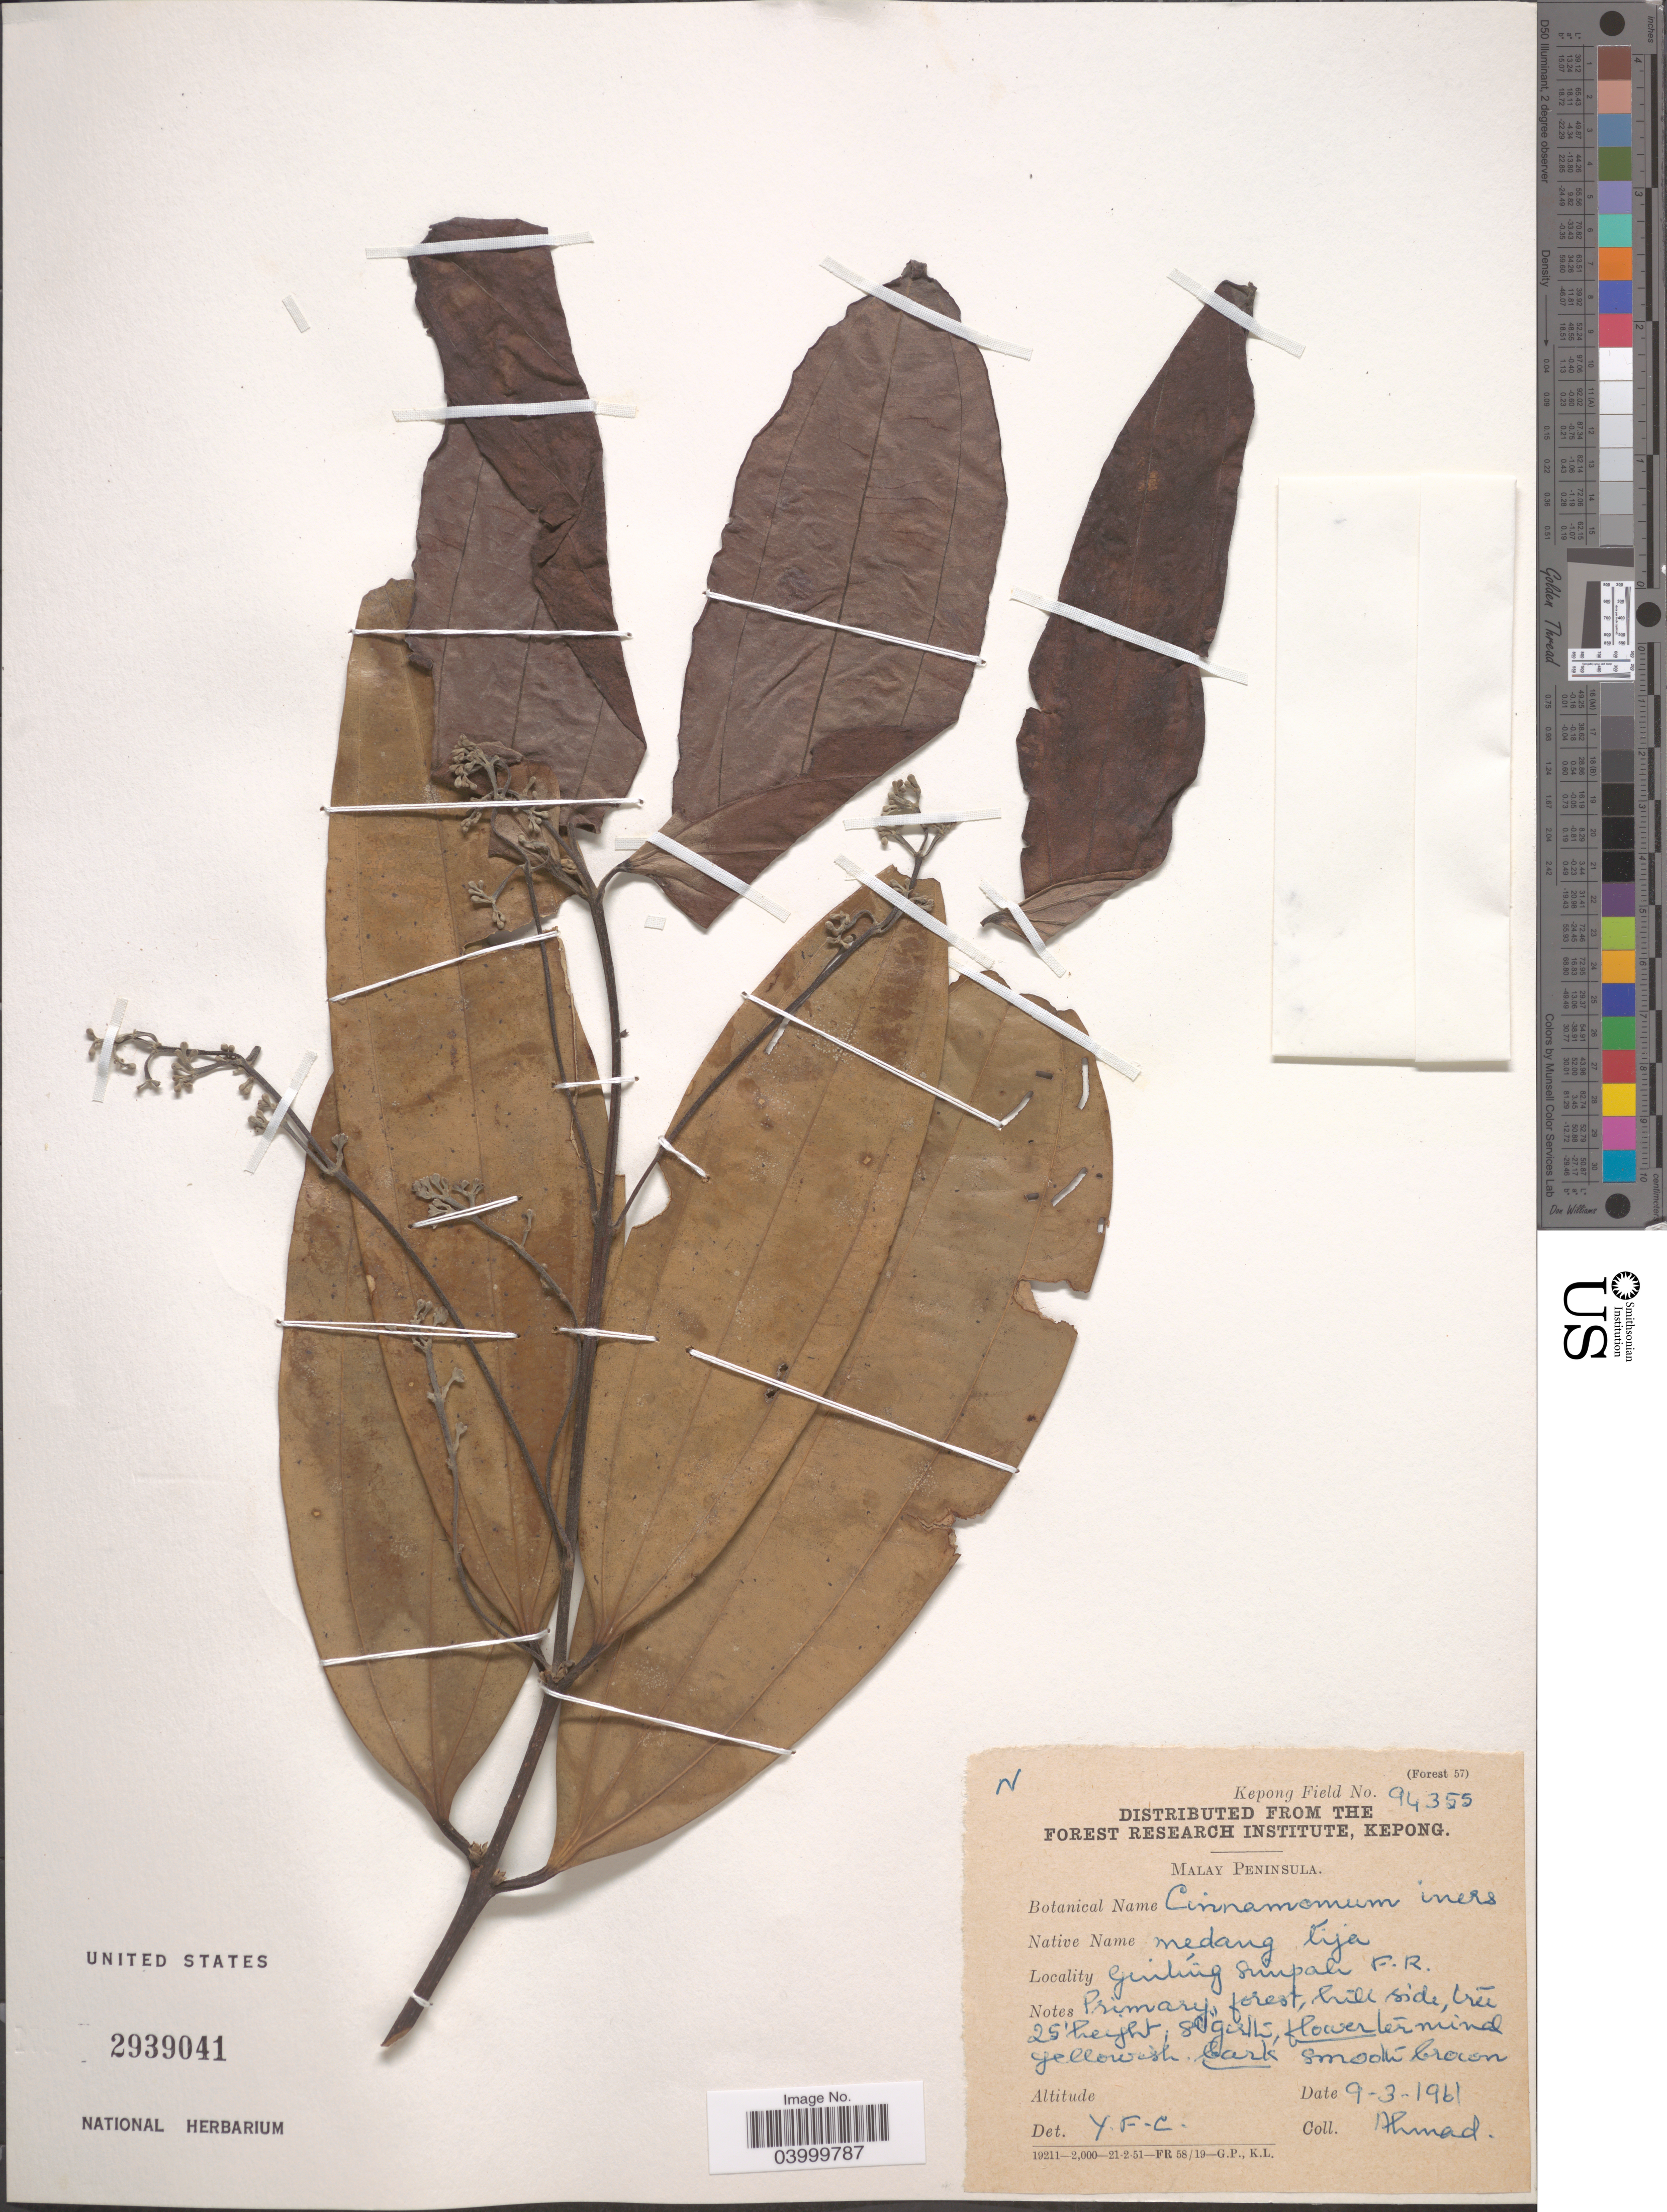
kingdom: Plantae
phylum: Tracheophyta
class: Magnoliopsida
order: Laurales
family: Lauraceae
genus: Cinnamomum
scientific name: Cinnamomum iners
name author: Reinw. ex Blume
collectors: -. Ahmad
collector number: Kepong Field 94355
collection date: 1961-03-09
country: Malaysia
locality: Malay Peninsula. Ginting Sunpali F.R.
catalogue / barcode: US 2939041